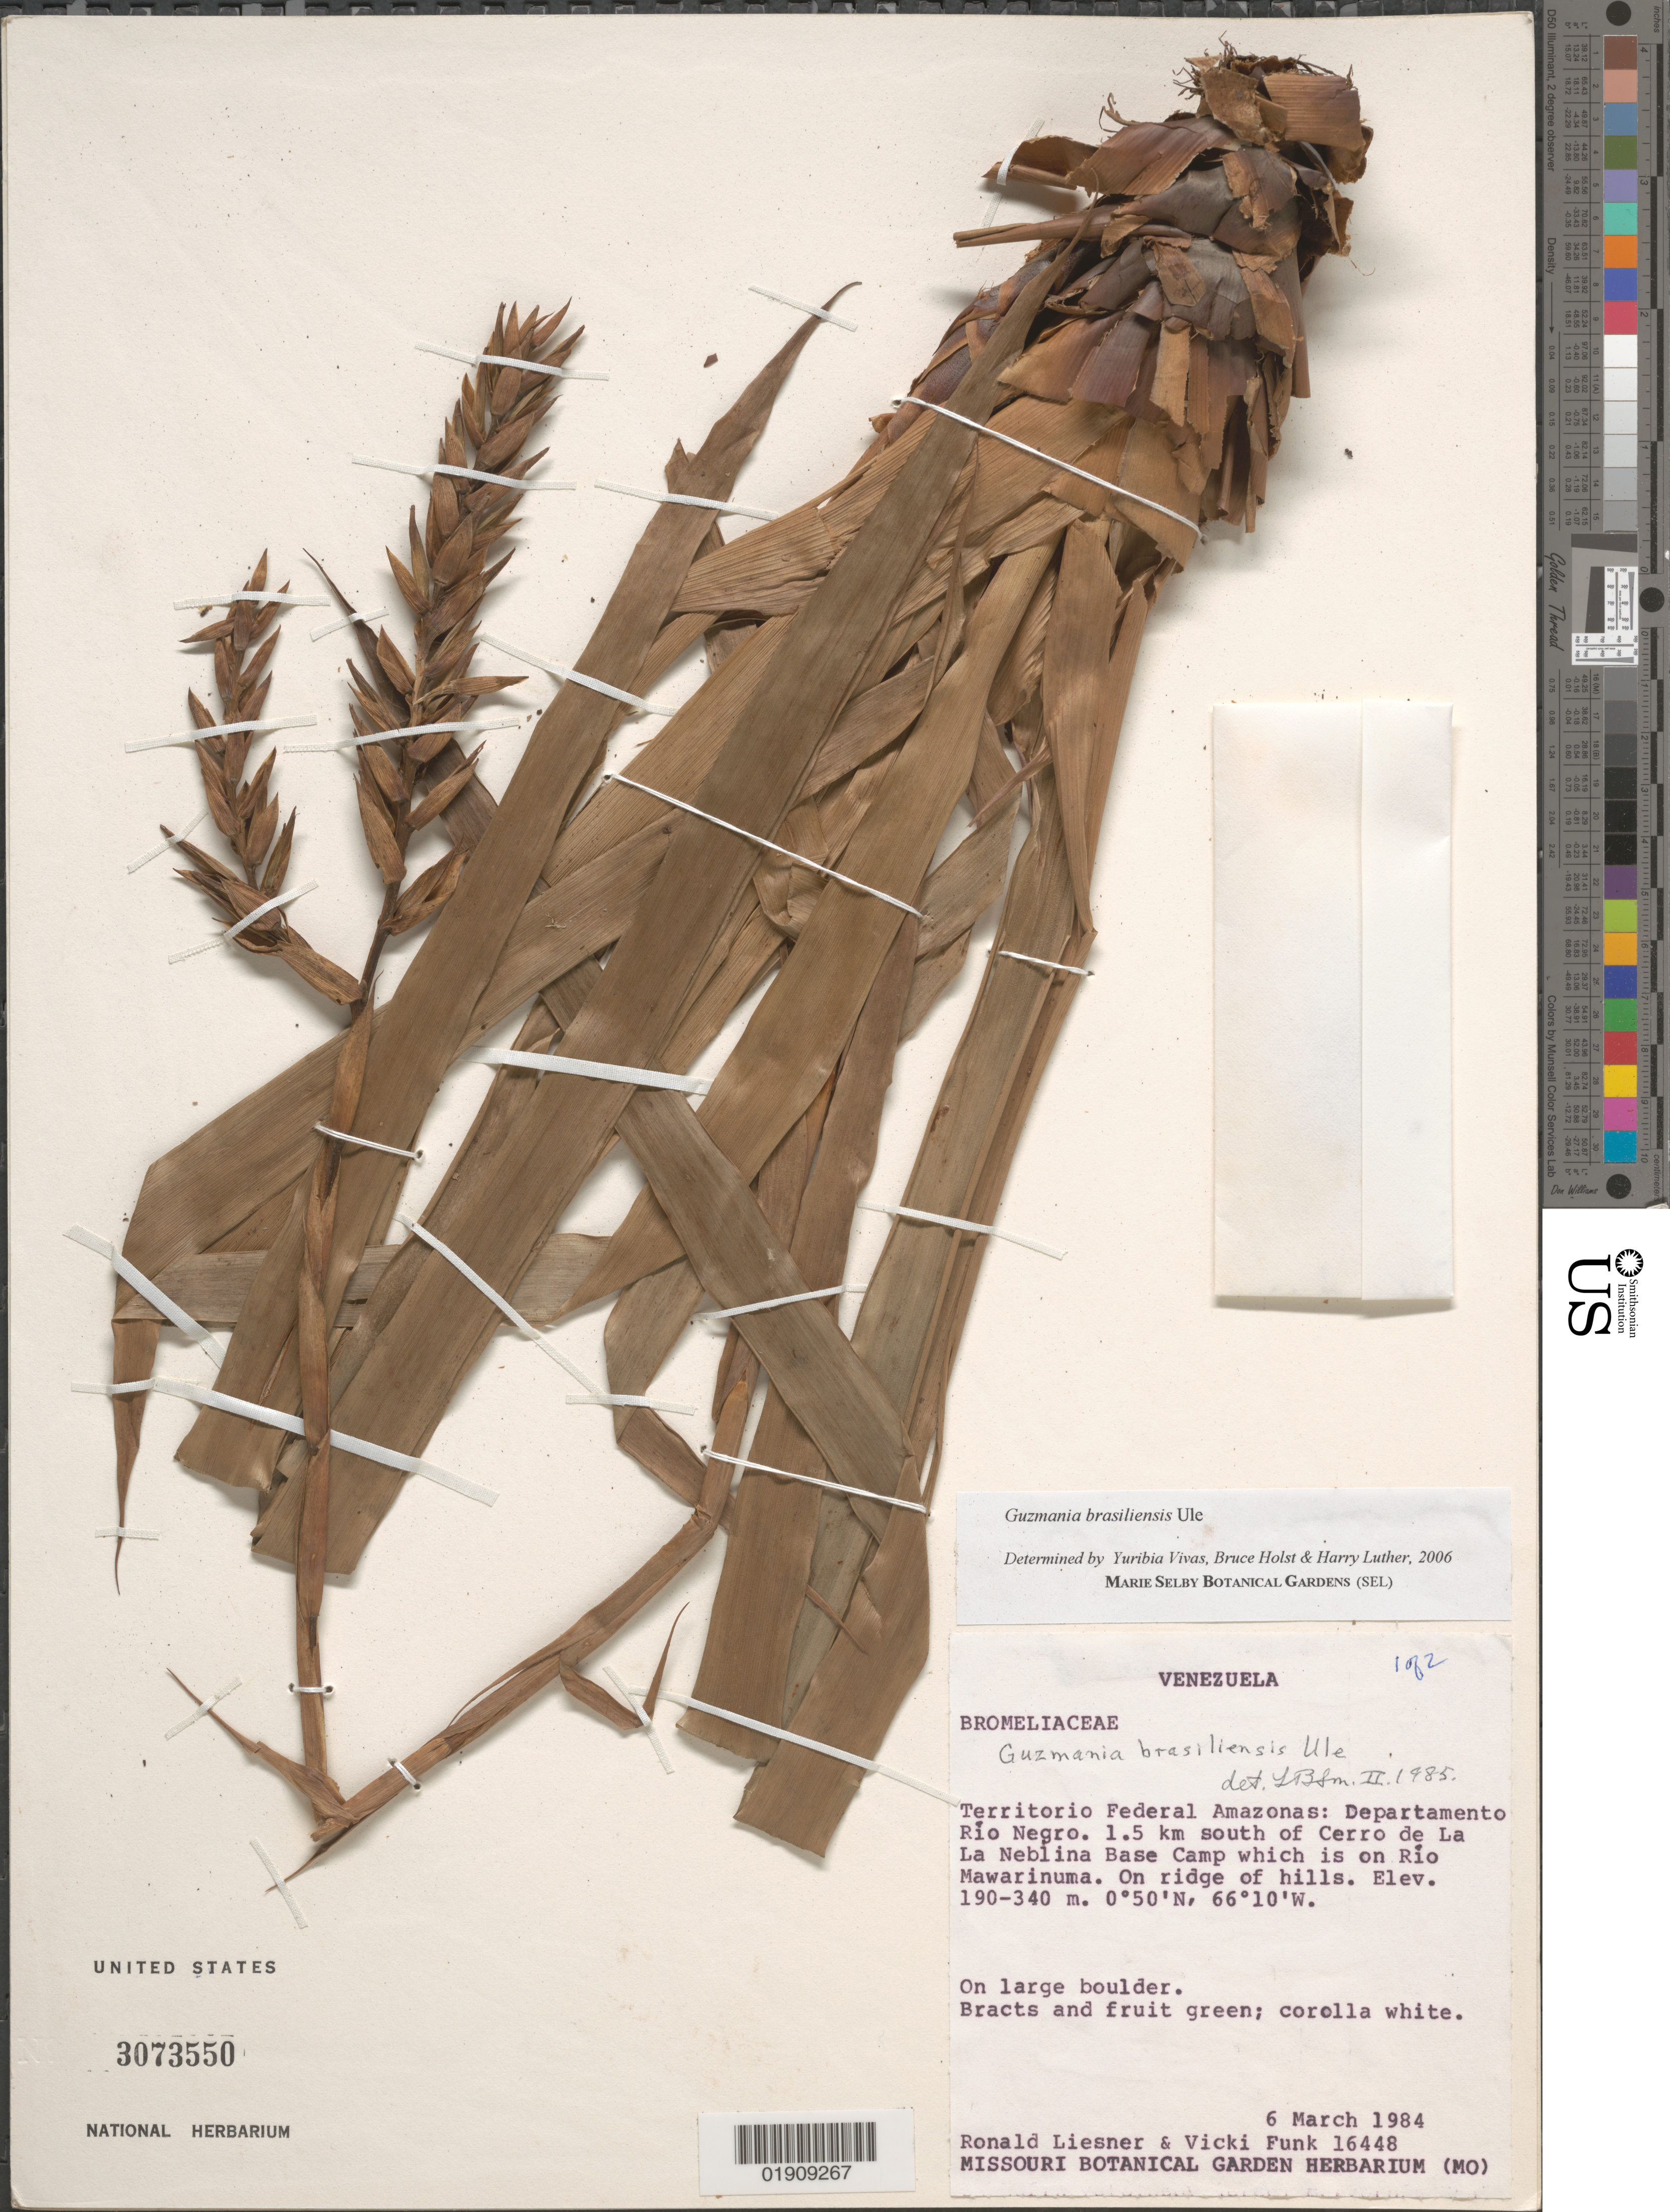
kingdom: Plantae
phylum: Tracheophyta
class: Liliopsida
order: Poales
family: Bromeliaceae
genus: Guzmania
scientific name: Guzmania brasiliensis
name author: Ule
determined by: Vivas, Yuribia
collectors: R. L. Liesner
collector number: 16448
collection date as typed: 6-Mar-84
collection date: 1984-03-06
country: Venezuela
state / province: Amazonas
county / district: Río Negro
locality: Río Mawarinuma, 1.5 km S of Cerro de La Neblina Base Camp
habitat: On large boulder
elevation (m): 140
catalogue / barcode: US 3073550